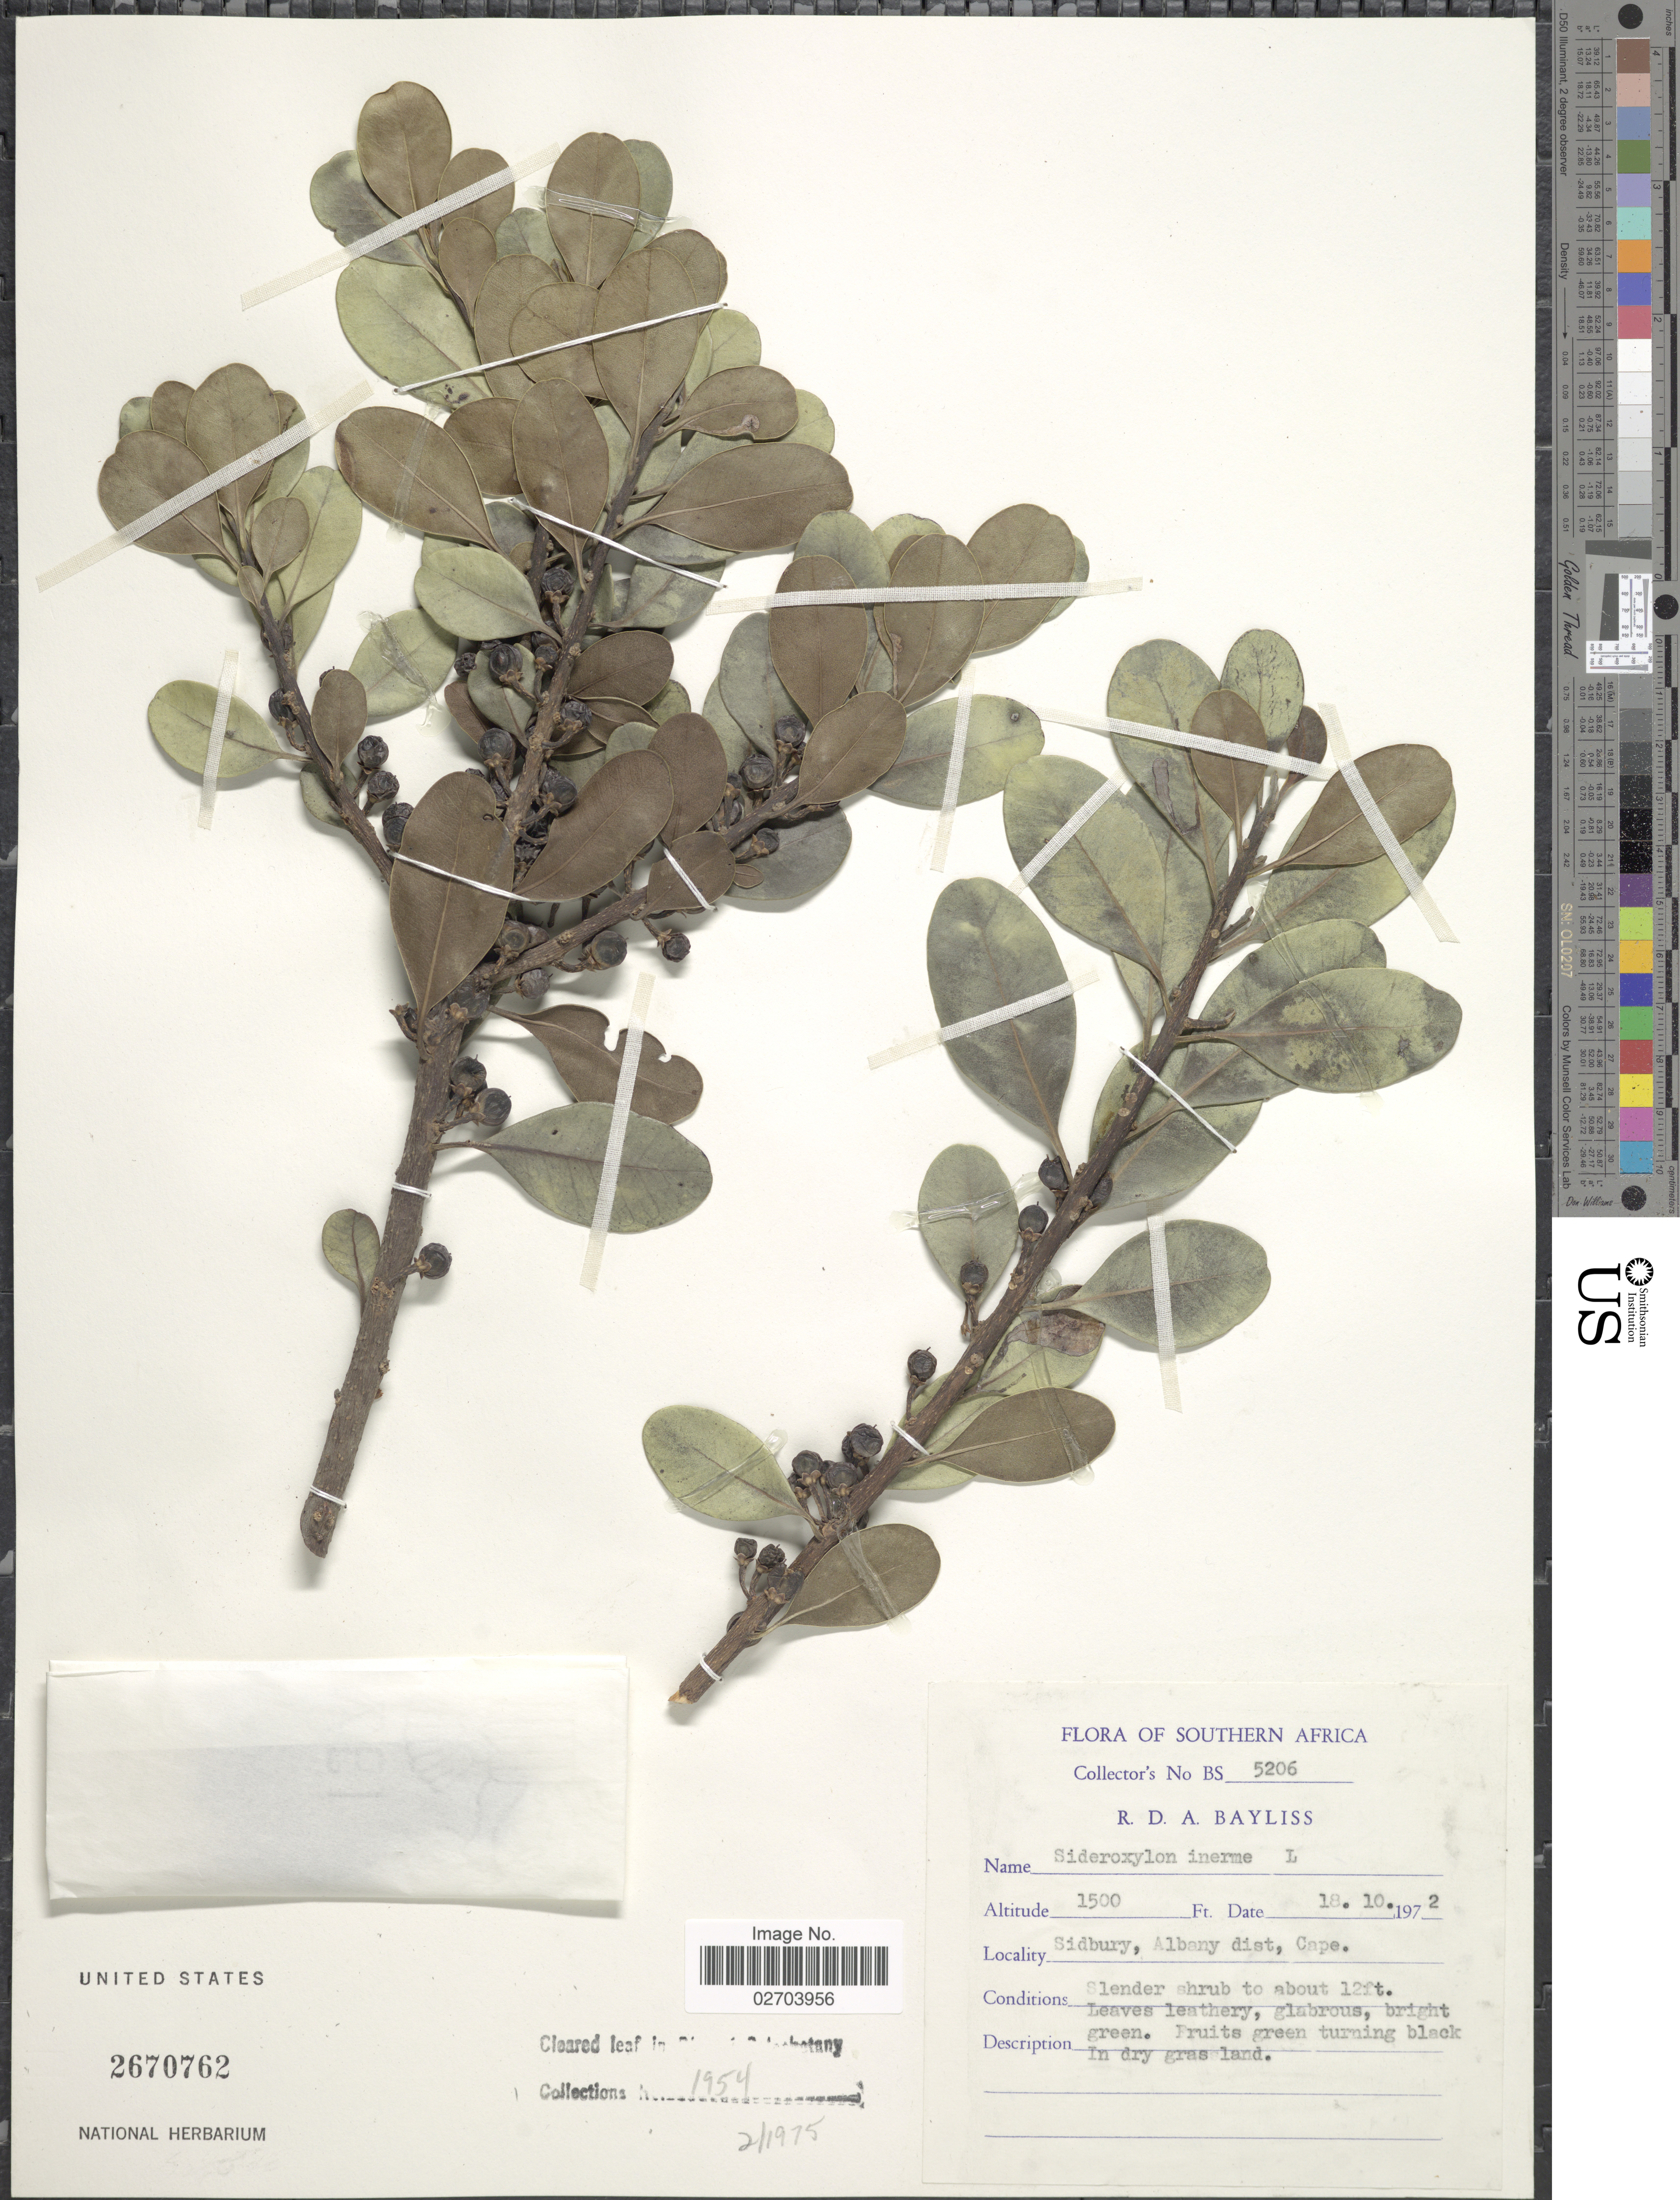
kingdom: Plantae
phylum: Tracheophyta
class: Magnoliopsida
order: Ericales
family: Sapotaceae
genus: Sideroxylon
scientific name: Sideroxylon inerme subsp. inerme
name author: L.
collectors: R. Bayliss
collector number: BS5206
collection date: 1972-10-18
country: South Africa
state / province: Eastern Cape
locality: Southern Africa. Sidbury, Albany dist, Cape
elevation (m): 457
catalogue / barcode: US 2670762